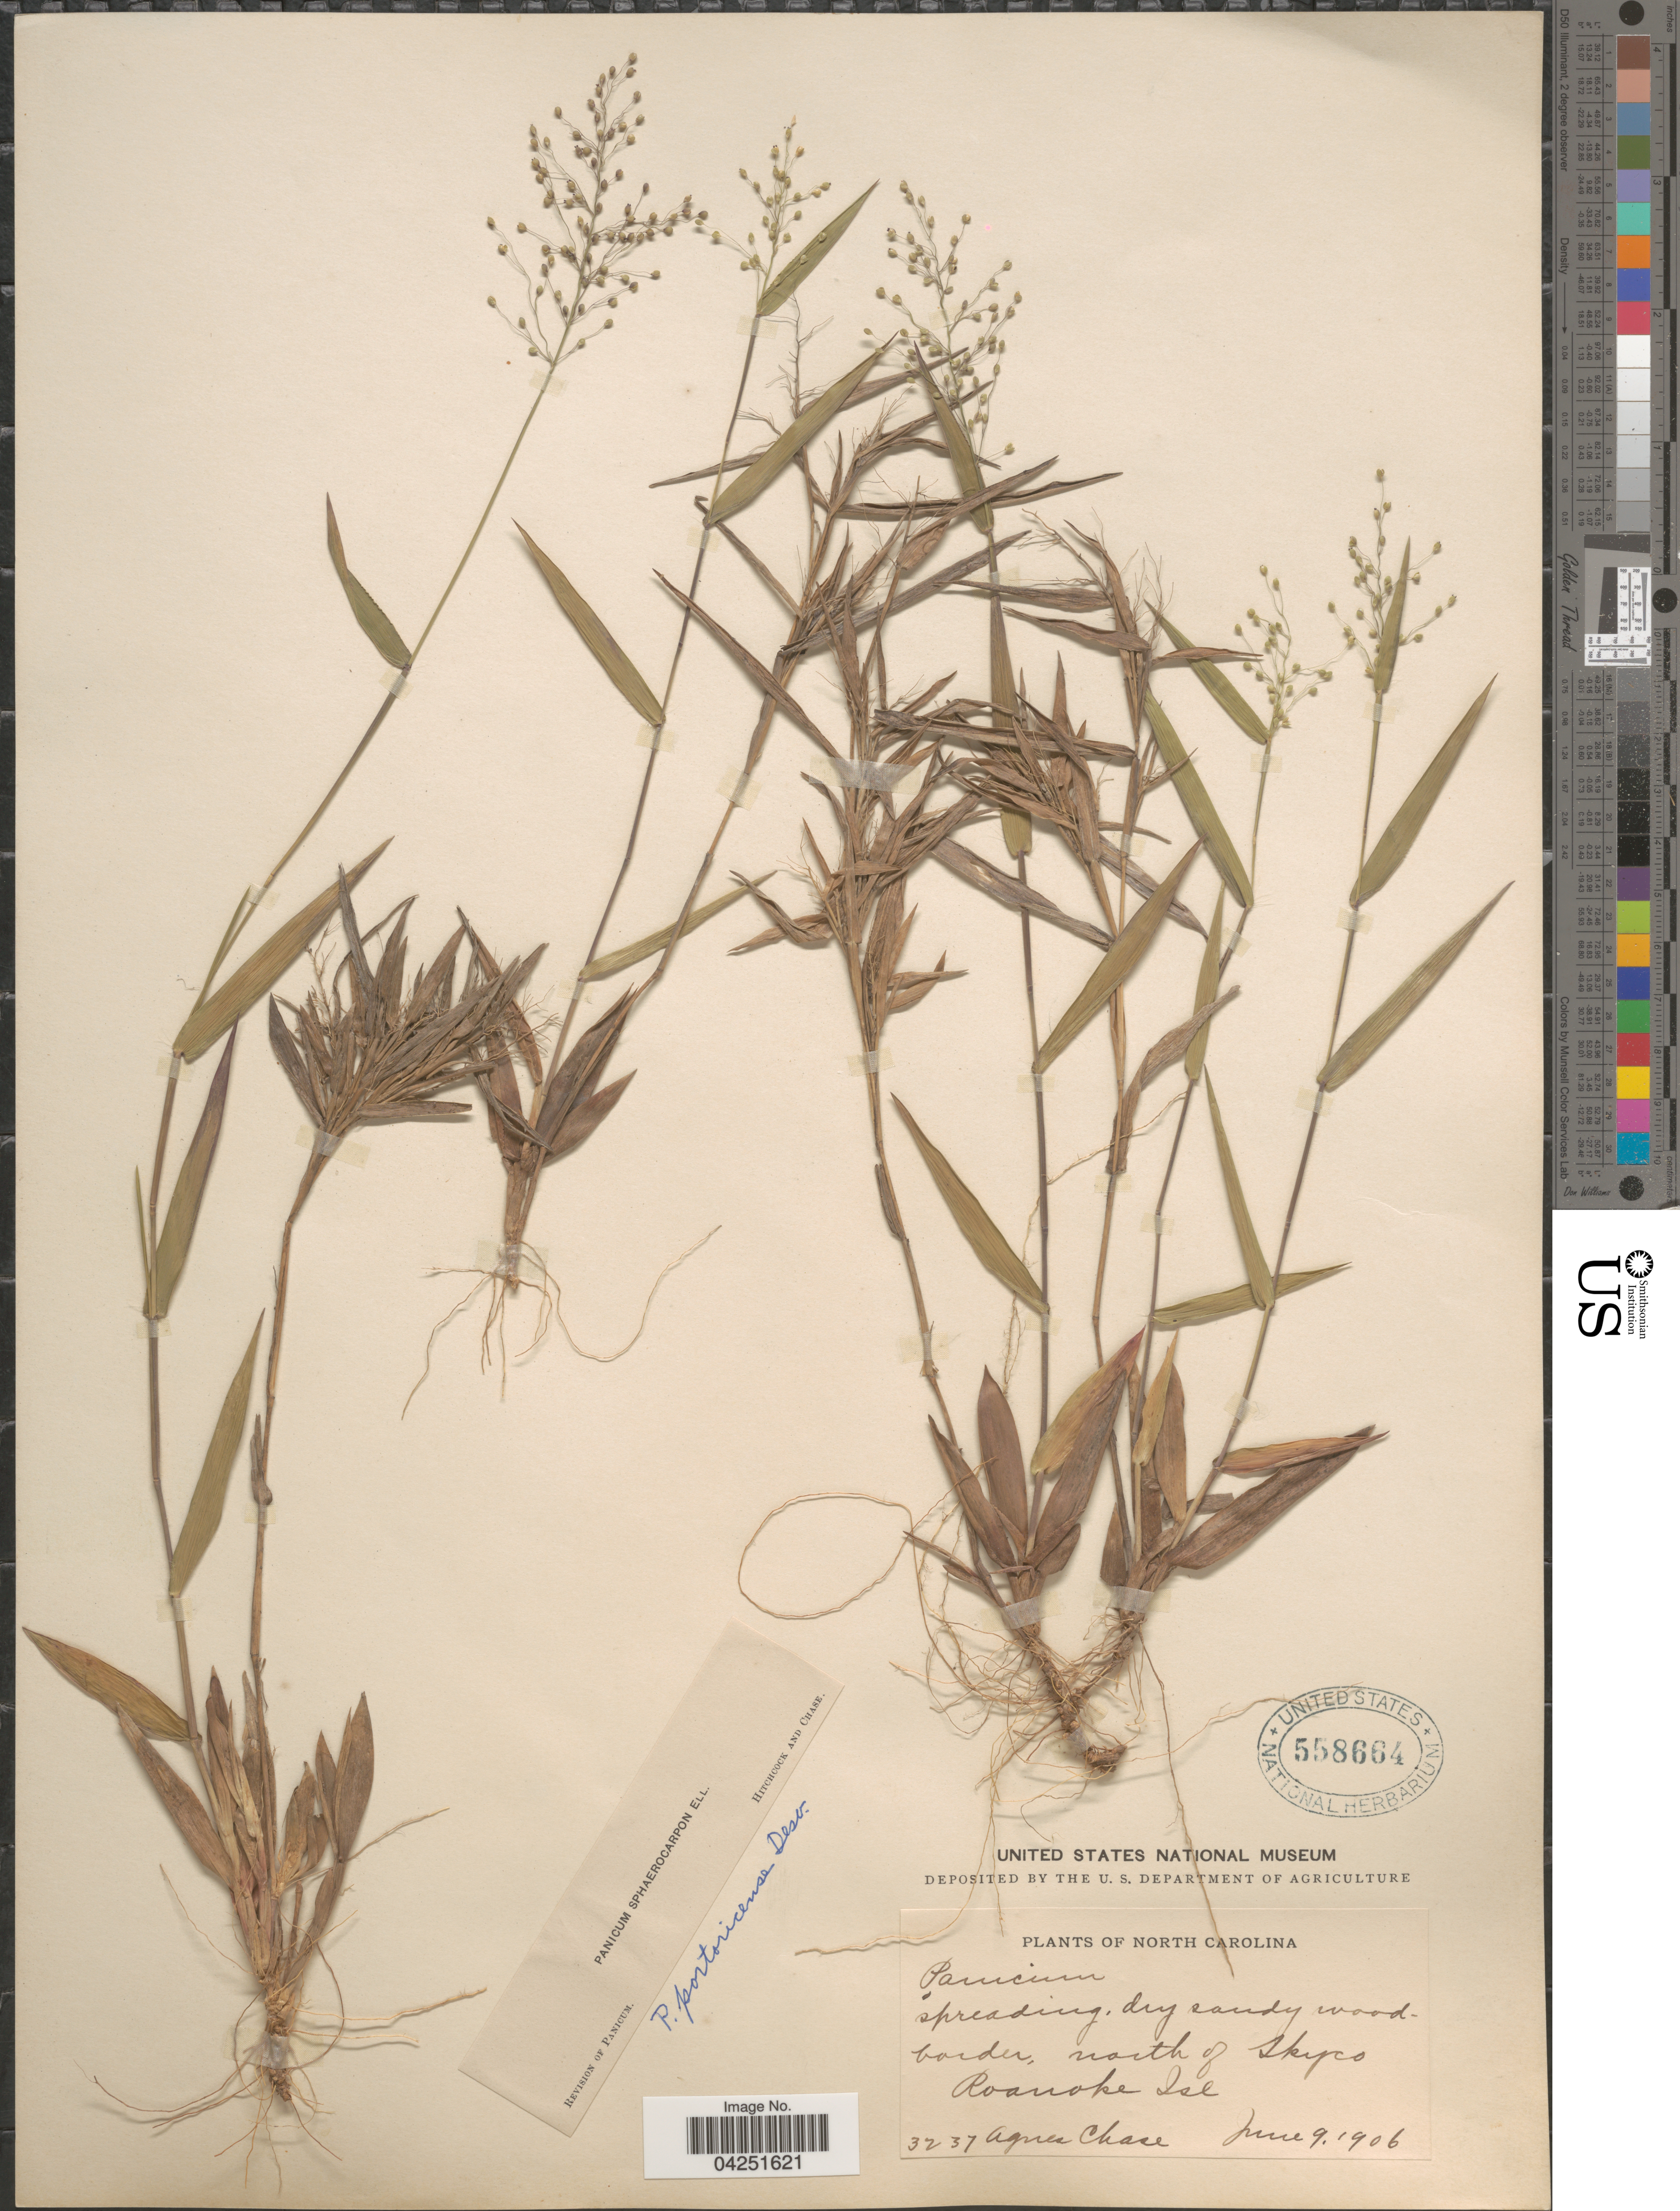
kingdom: Plantae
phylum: Tracheophyta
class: Liliopsida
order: Poales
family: Poaceae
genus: Dichanthelium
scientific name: Dichanthelium acuminatum var. acuminatum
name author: (Sw.) Gould & C.A. Clark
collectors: A. Chase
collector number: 3237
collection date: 1906-06-09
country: United States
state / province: North Carolina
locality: North of Skyco. Roanoke Isl.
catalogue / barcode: US 558664